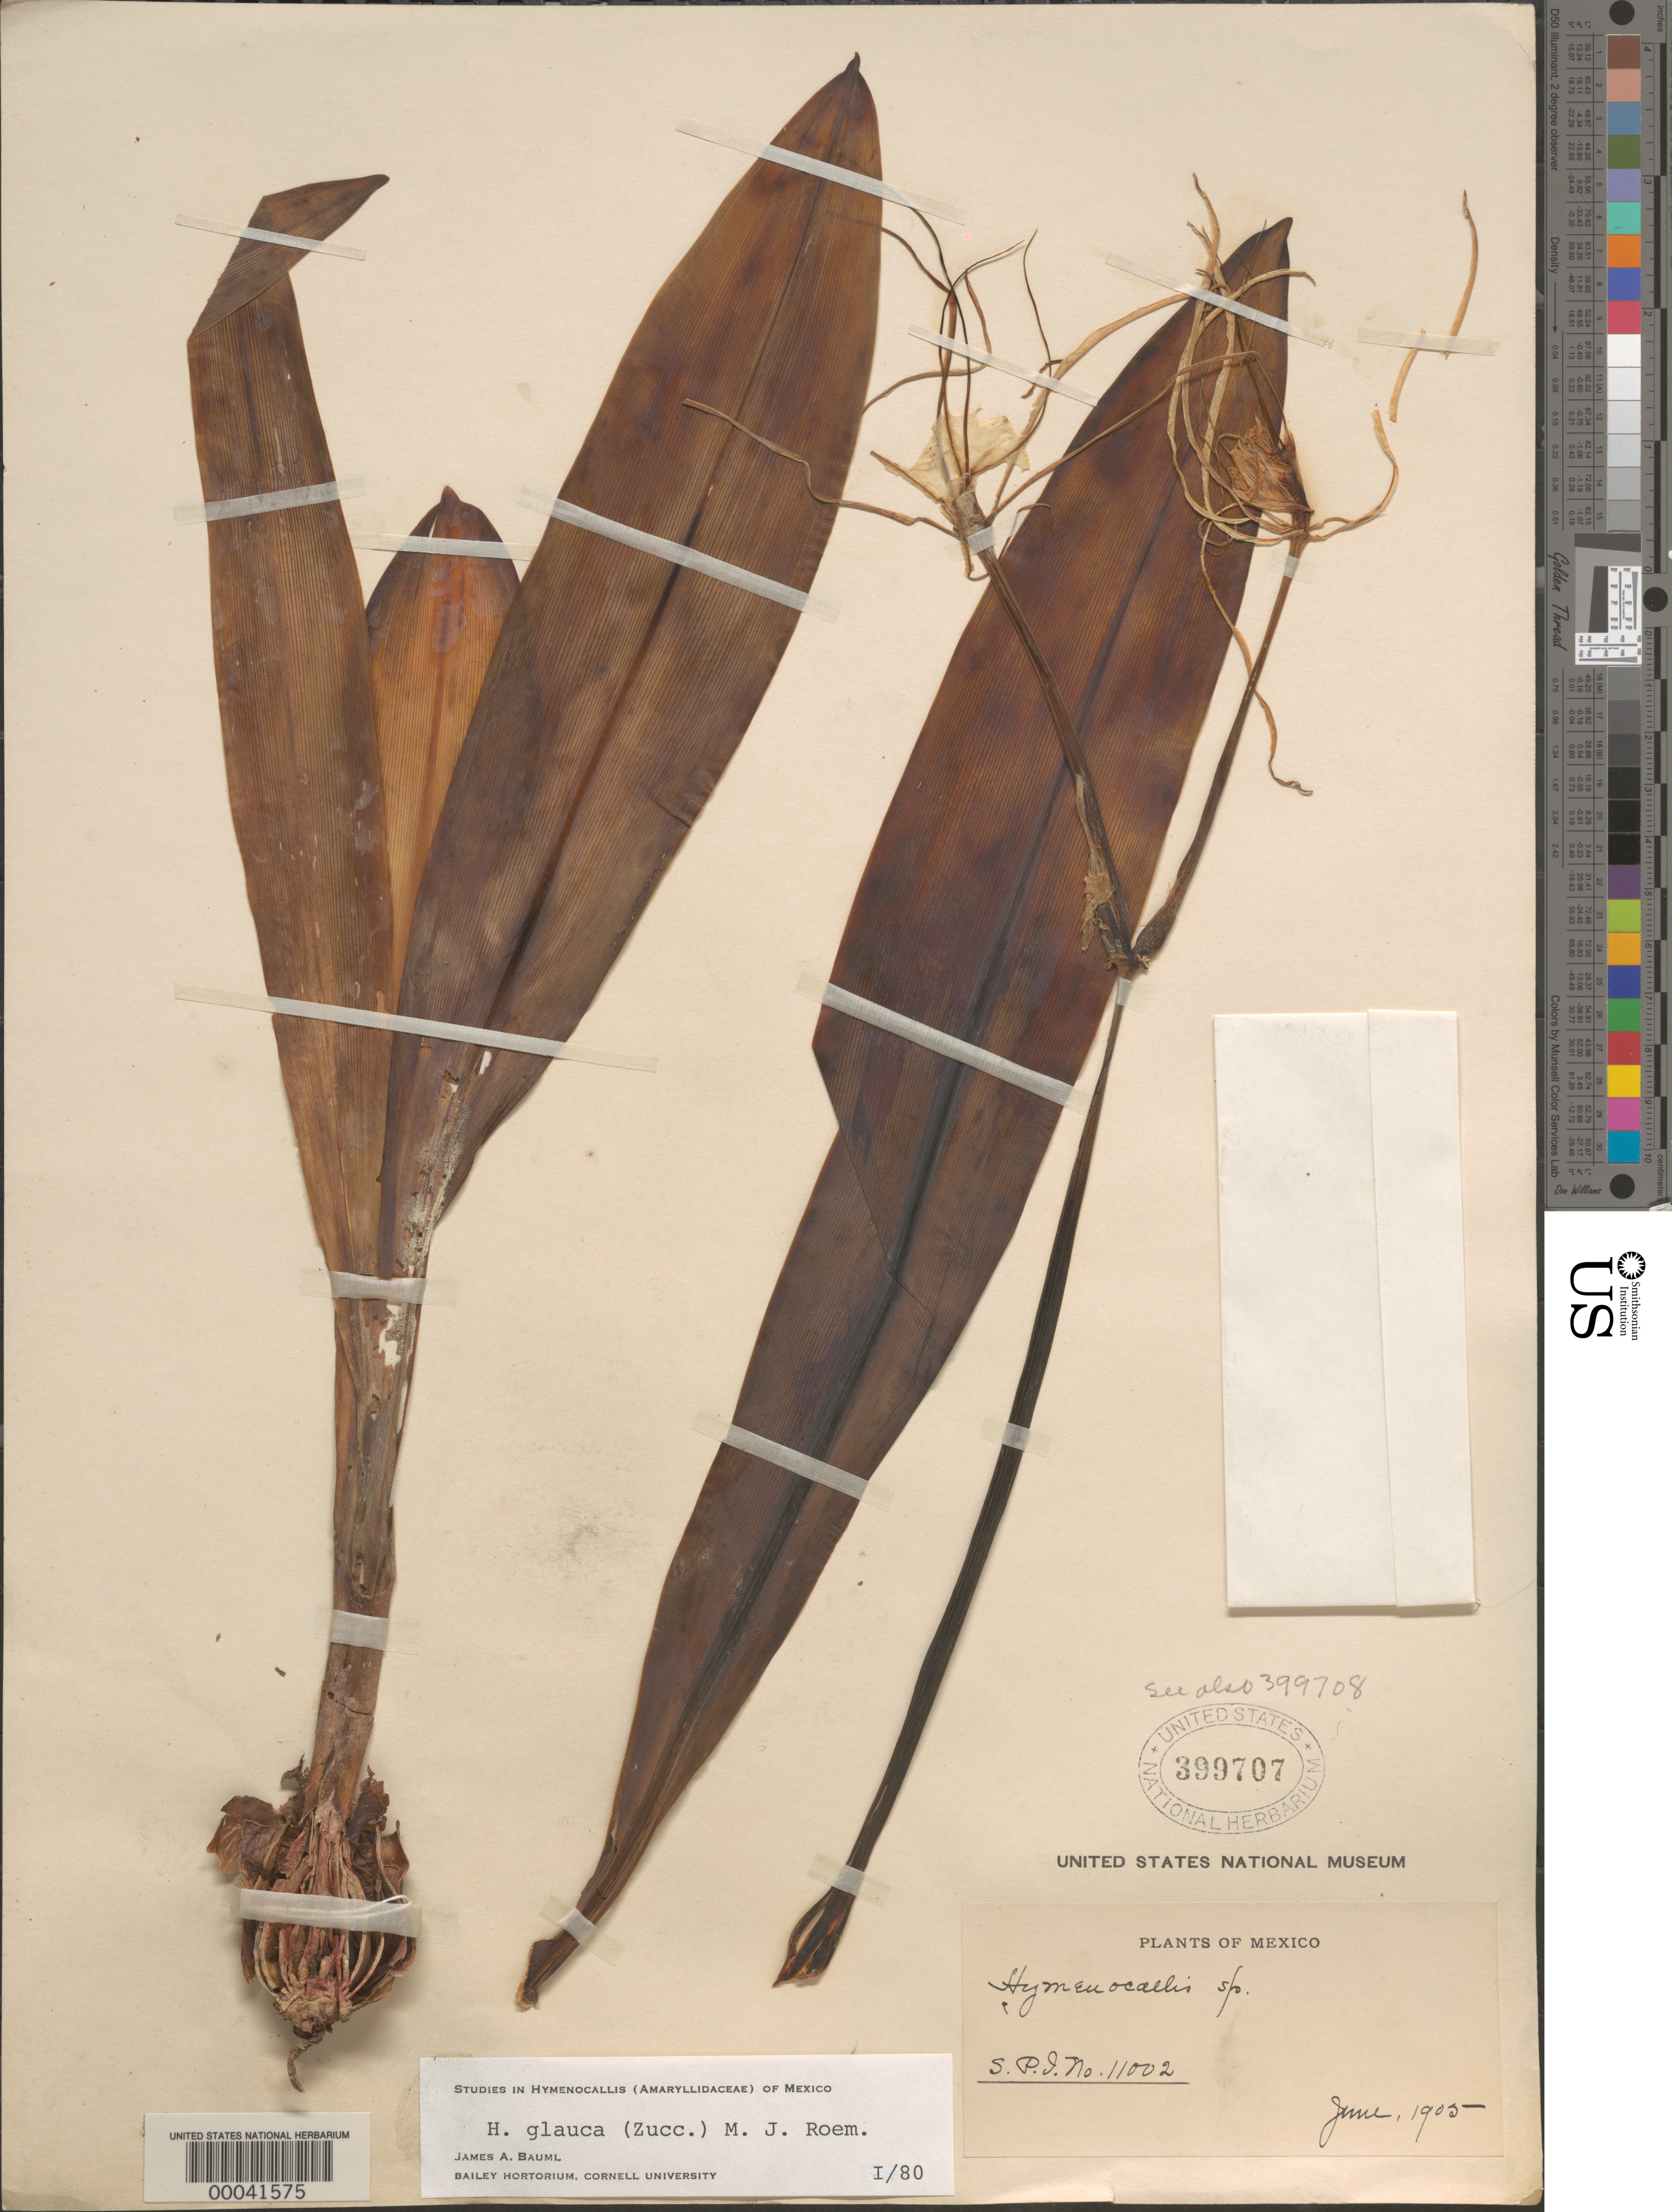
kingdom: Plantae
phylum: Tracheophyta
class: Liliopsida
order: Asparagales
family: Amaryllidaceae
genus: Hymenocallis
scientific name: Hymenocallis choretis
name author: Hemsl.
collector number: S.p.i. # 11002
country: Mexico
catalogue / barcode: US 399707